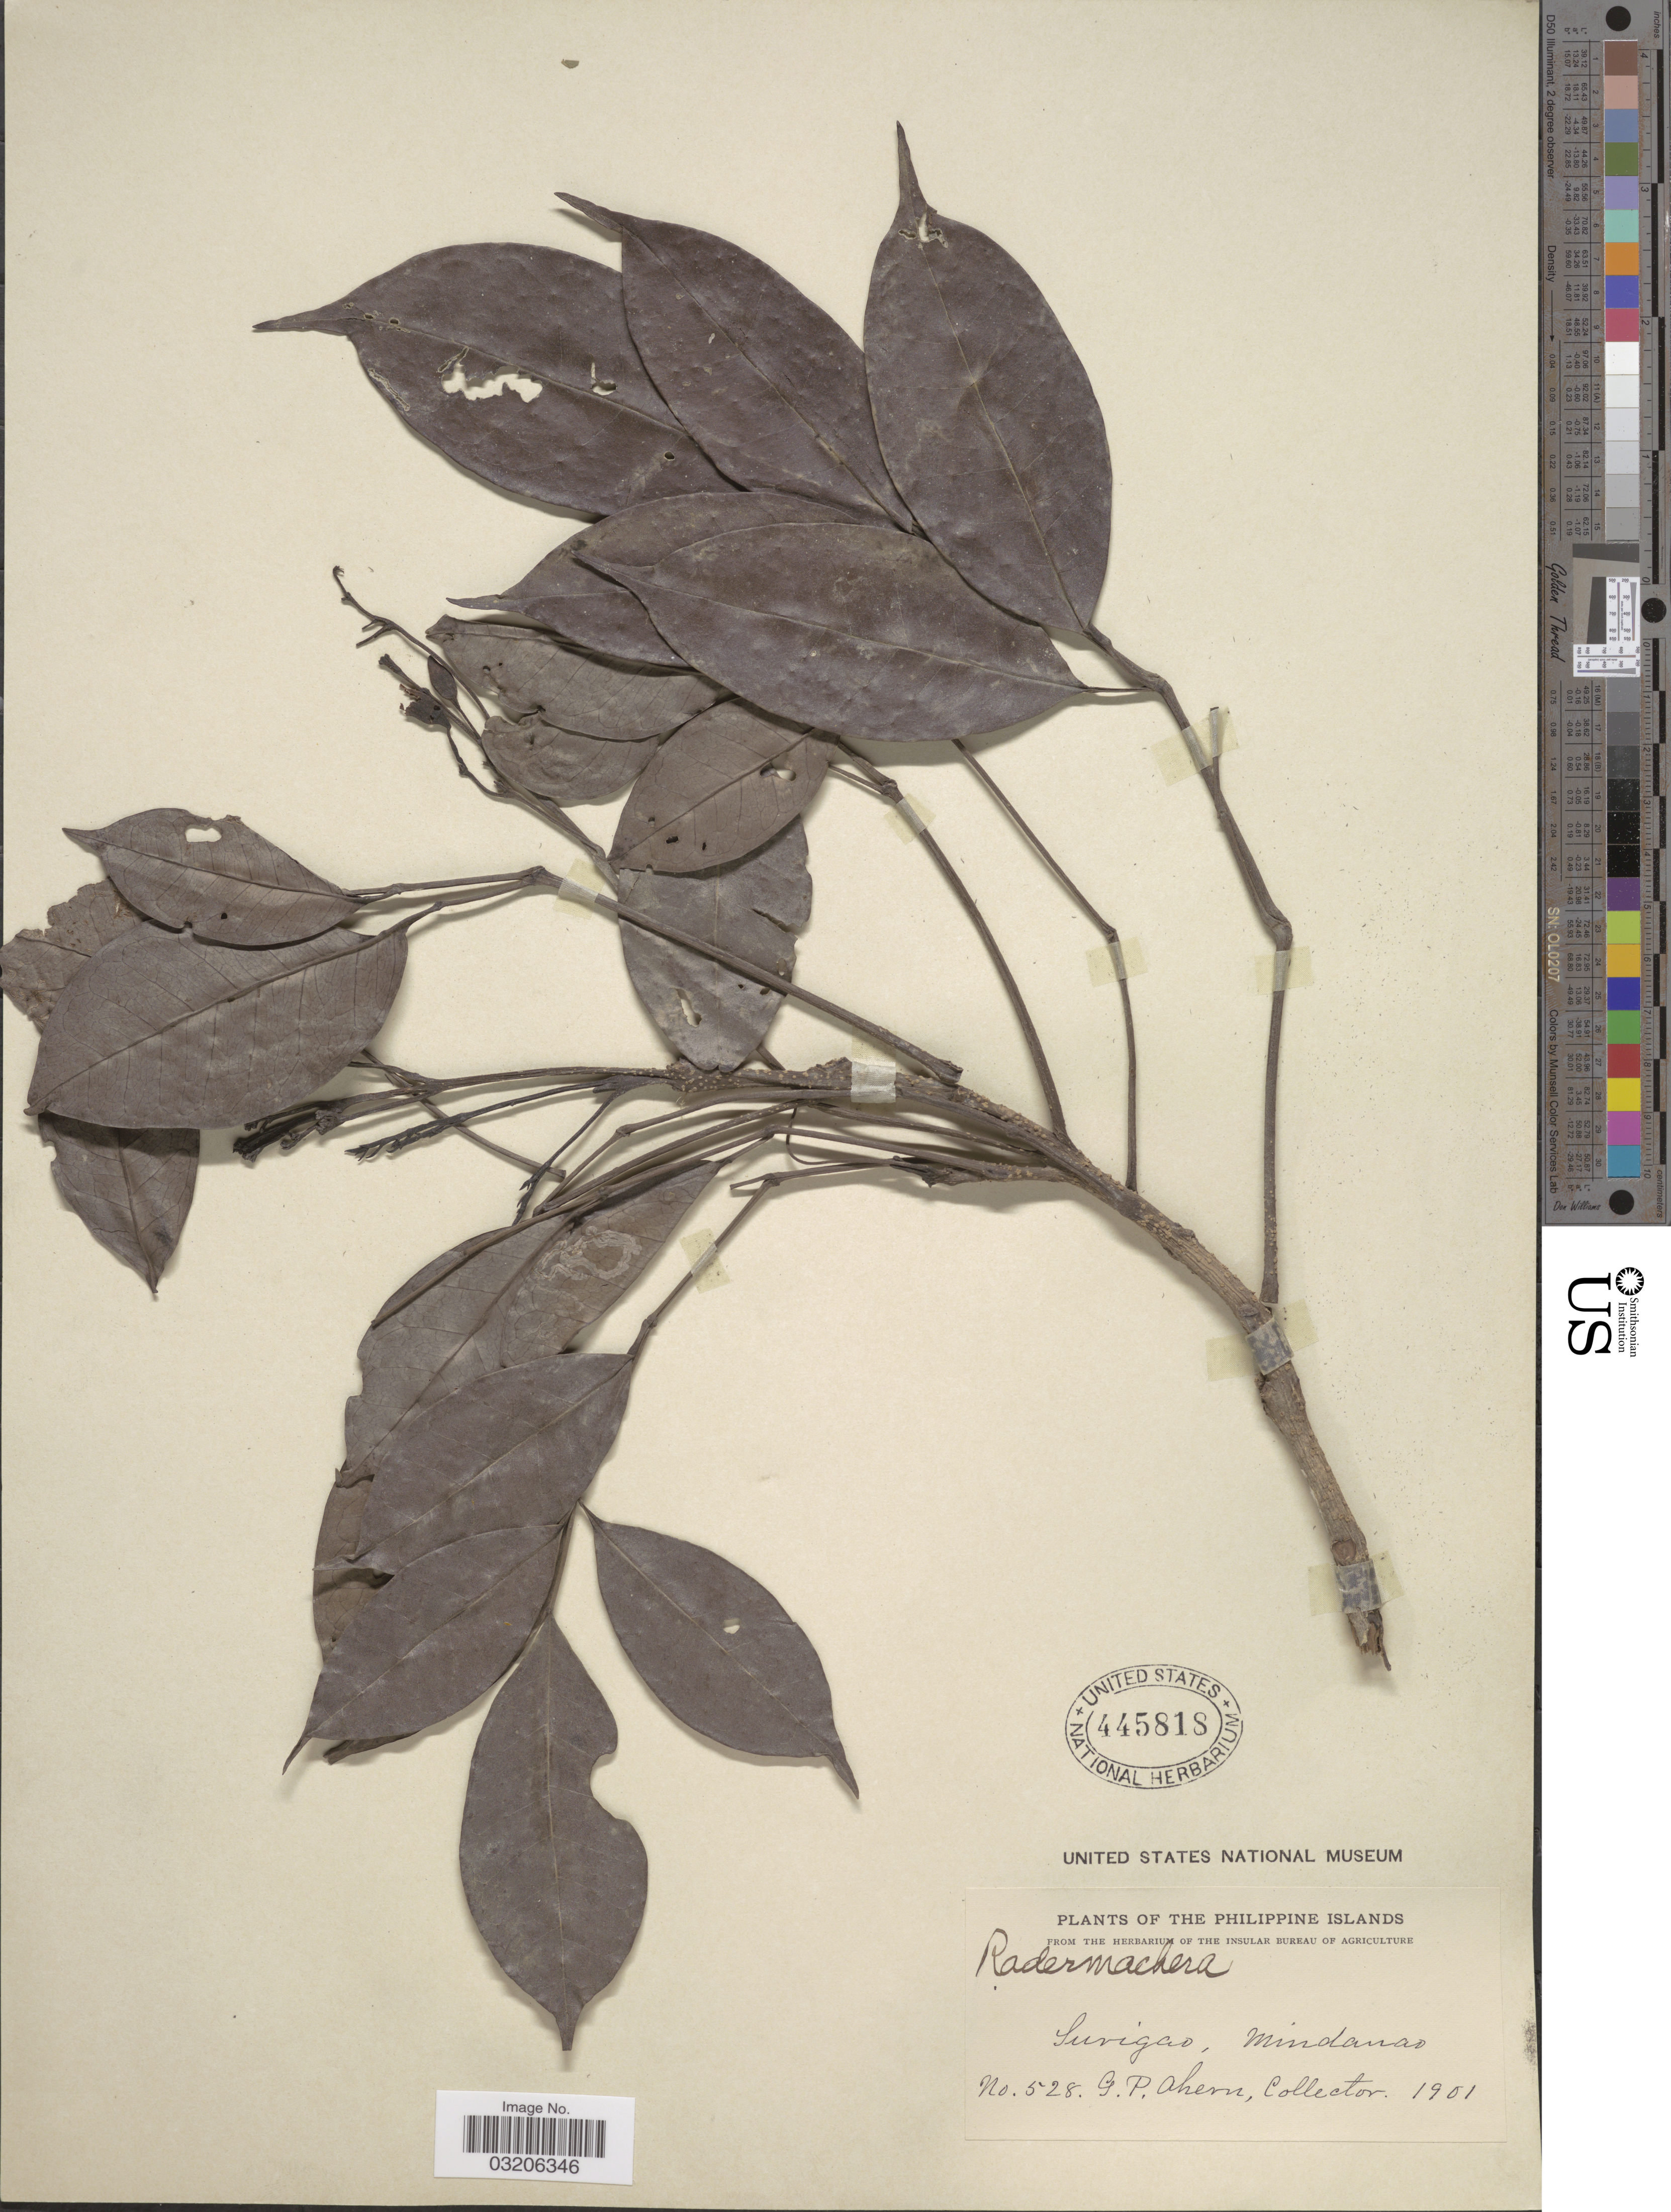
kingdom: Plantae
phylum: Tracheophyta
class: Magnoliopsida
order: Lamiales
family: Bignoniaceae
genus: Radermachera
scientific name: Radermachera sp.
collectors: G. Ahern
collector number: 528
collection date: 1901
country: Philippines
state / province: Caraga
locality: Surigao, Mindanao.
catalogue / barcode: US 445818